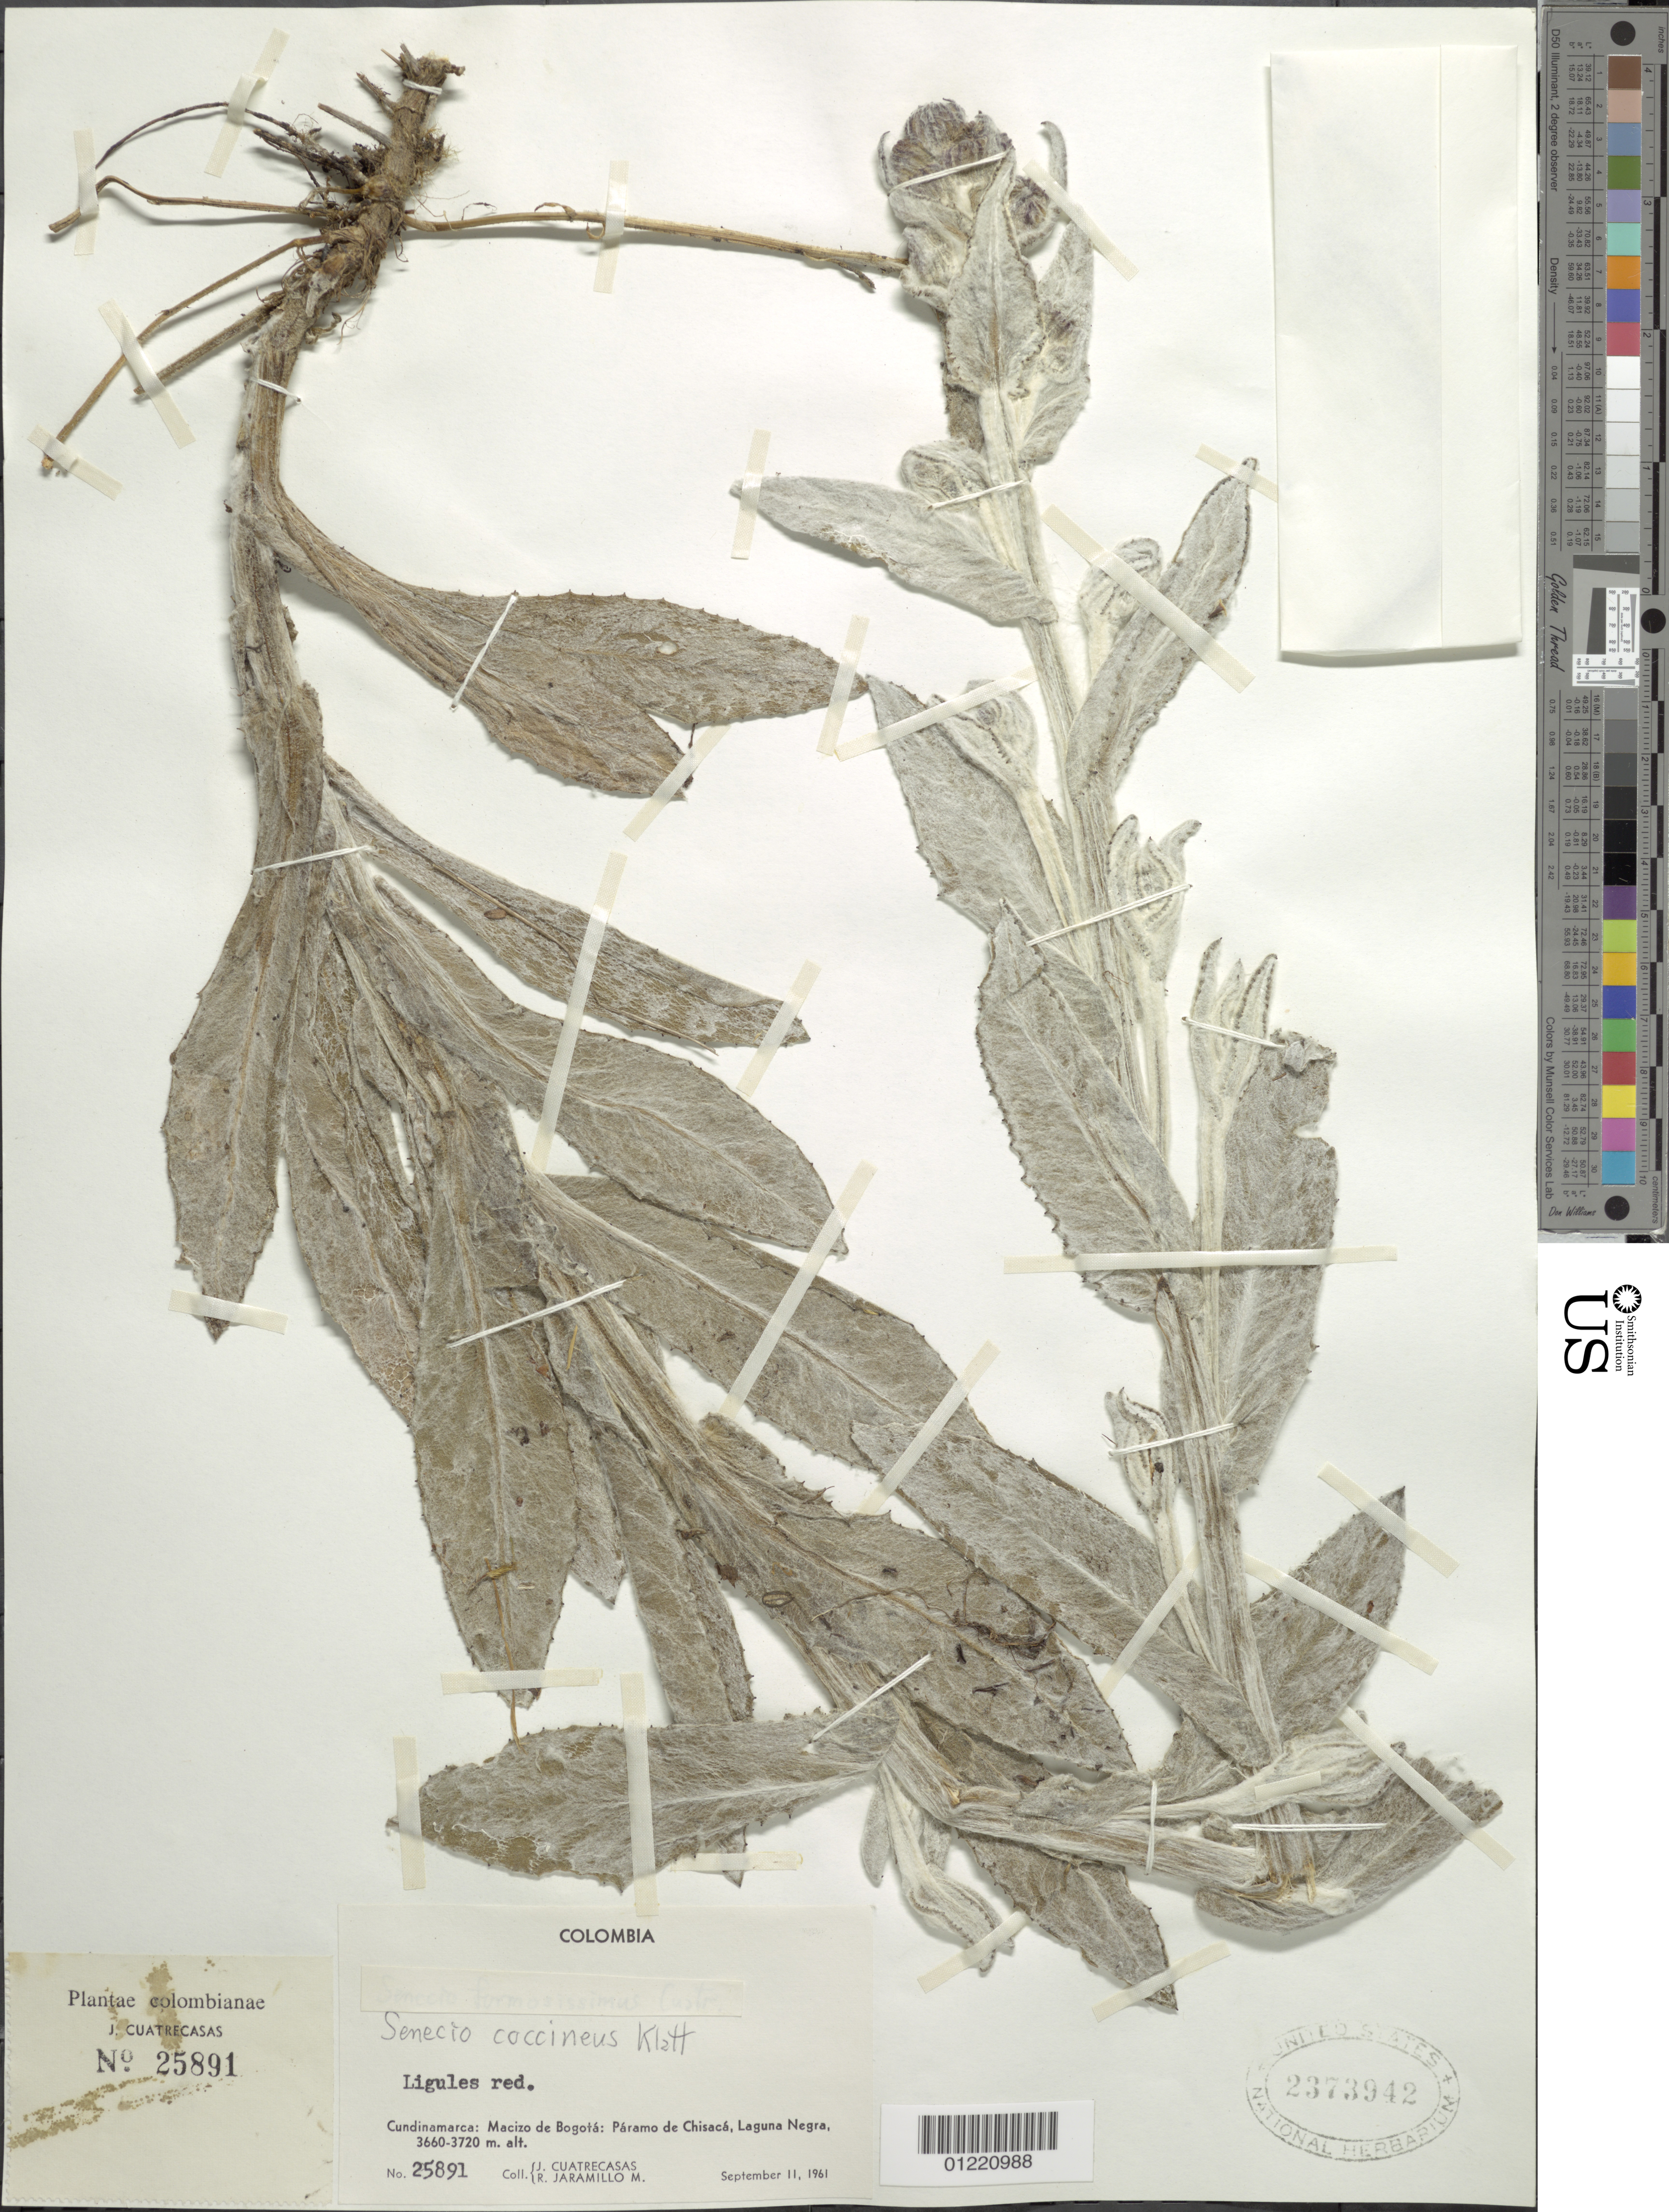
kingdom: Plantae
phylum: Tracheophyta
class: Magnoliopsida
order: Asterales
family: Asteraceae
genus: Senecio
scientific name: Senecio coccineus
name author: Klatt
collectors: J. Cuatrecasas & R. Jaramillo M.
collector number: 25891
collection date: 1961-09-11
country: Colombia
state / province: Cundinamarca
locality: Macizo de Bogota: Paramo de Chisaca, Laguna Negra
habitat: paramo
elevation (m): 3660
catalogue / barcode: US 2373942